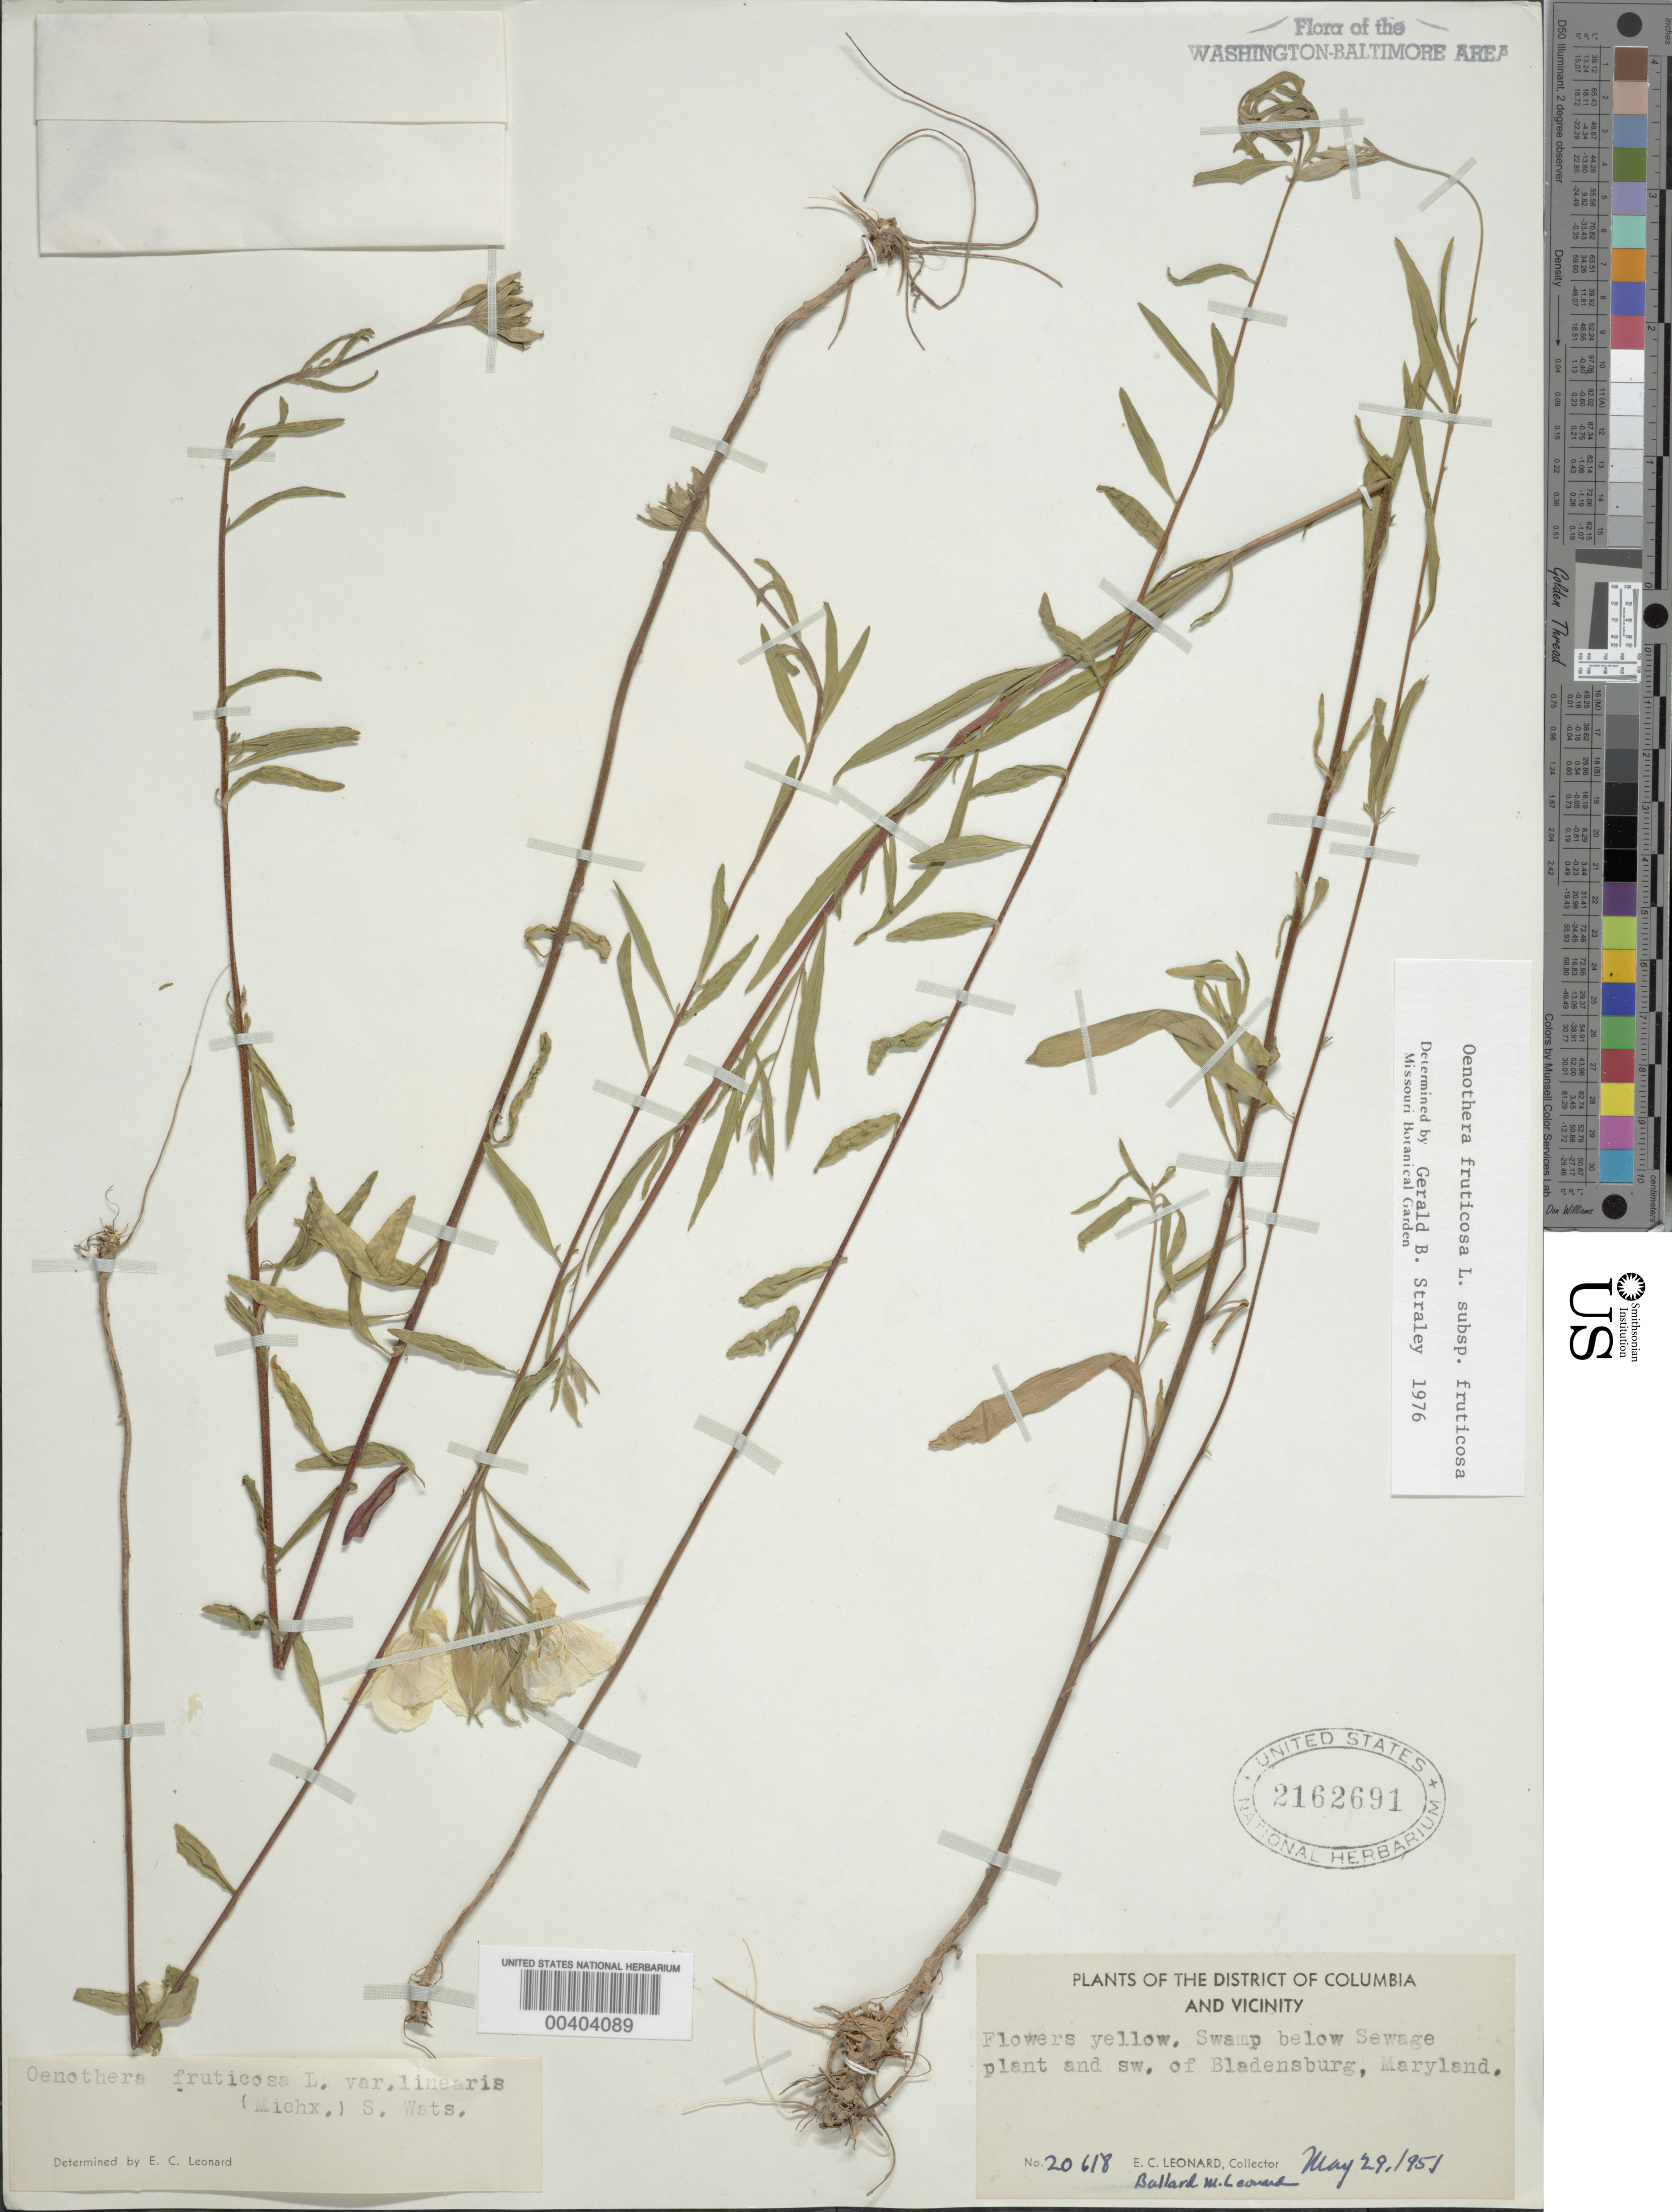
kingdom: Plantae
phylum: Tracheophyta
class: Magnoliopsida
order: Myrtales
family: Onagraceae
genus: Oenothera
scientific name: Oenothera fruticosa subsp. fruticosa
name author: L.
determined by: Straley, G. B.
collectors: E. C. Leonard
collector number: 20618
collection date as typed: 29 May 1951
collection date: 1951-05-29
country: United States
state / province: Maryland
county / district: Prince George's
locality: SW of Bladensburg, below Sewage Plant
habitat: Swamp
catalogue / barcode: US 2162691